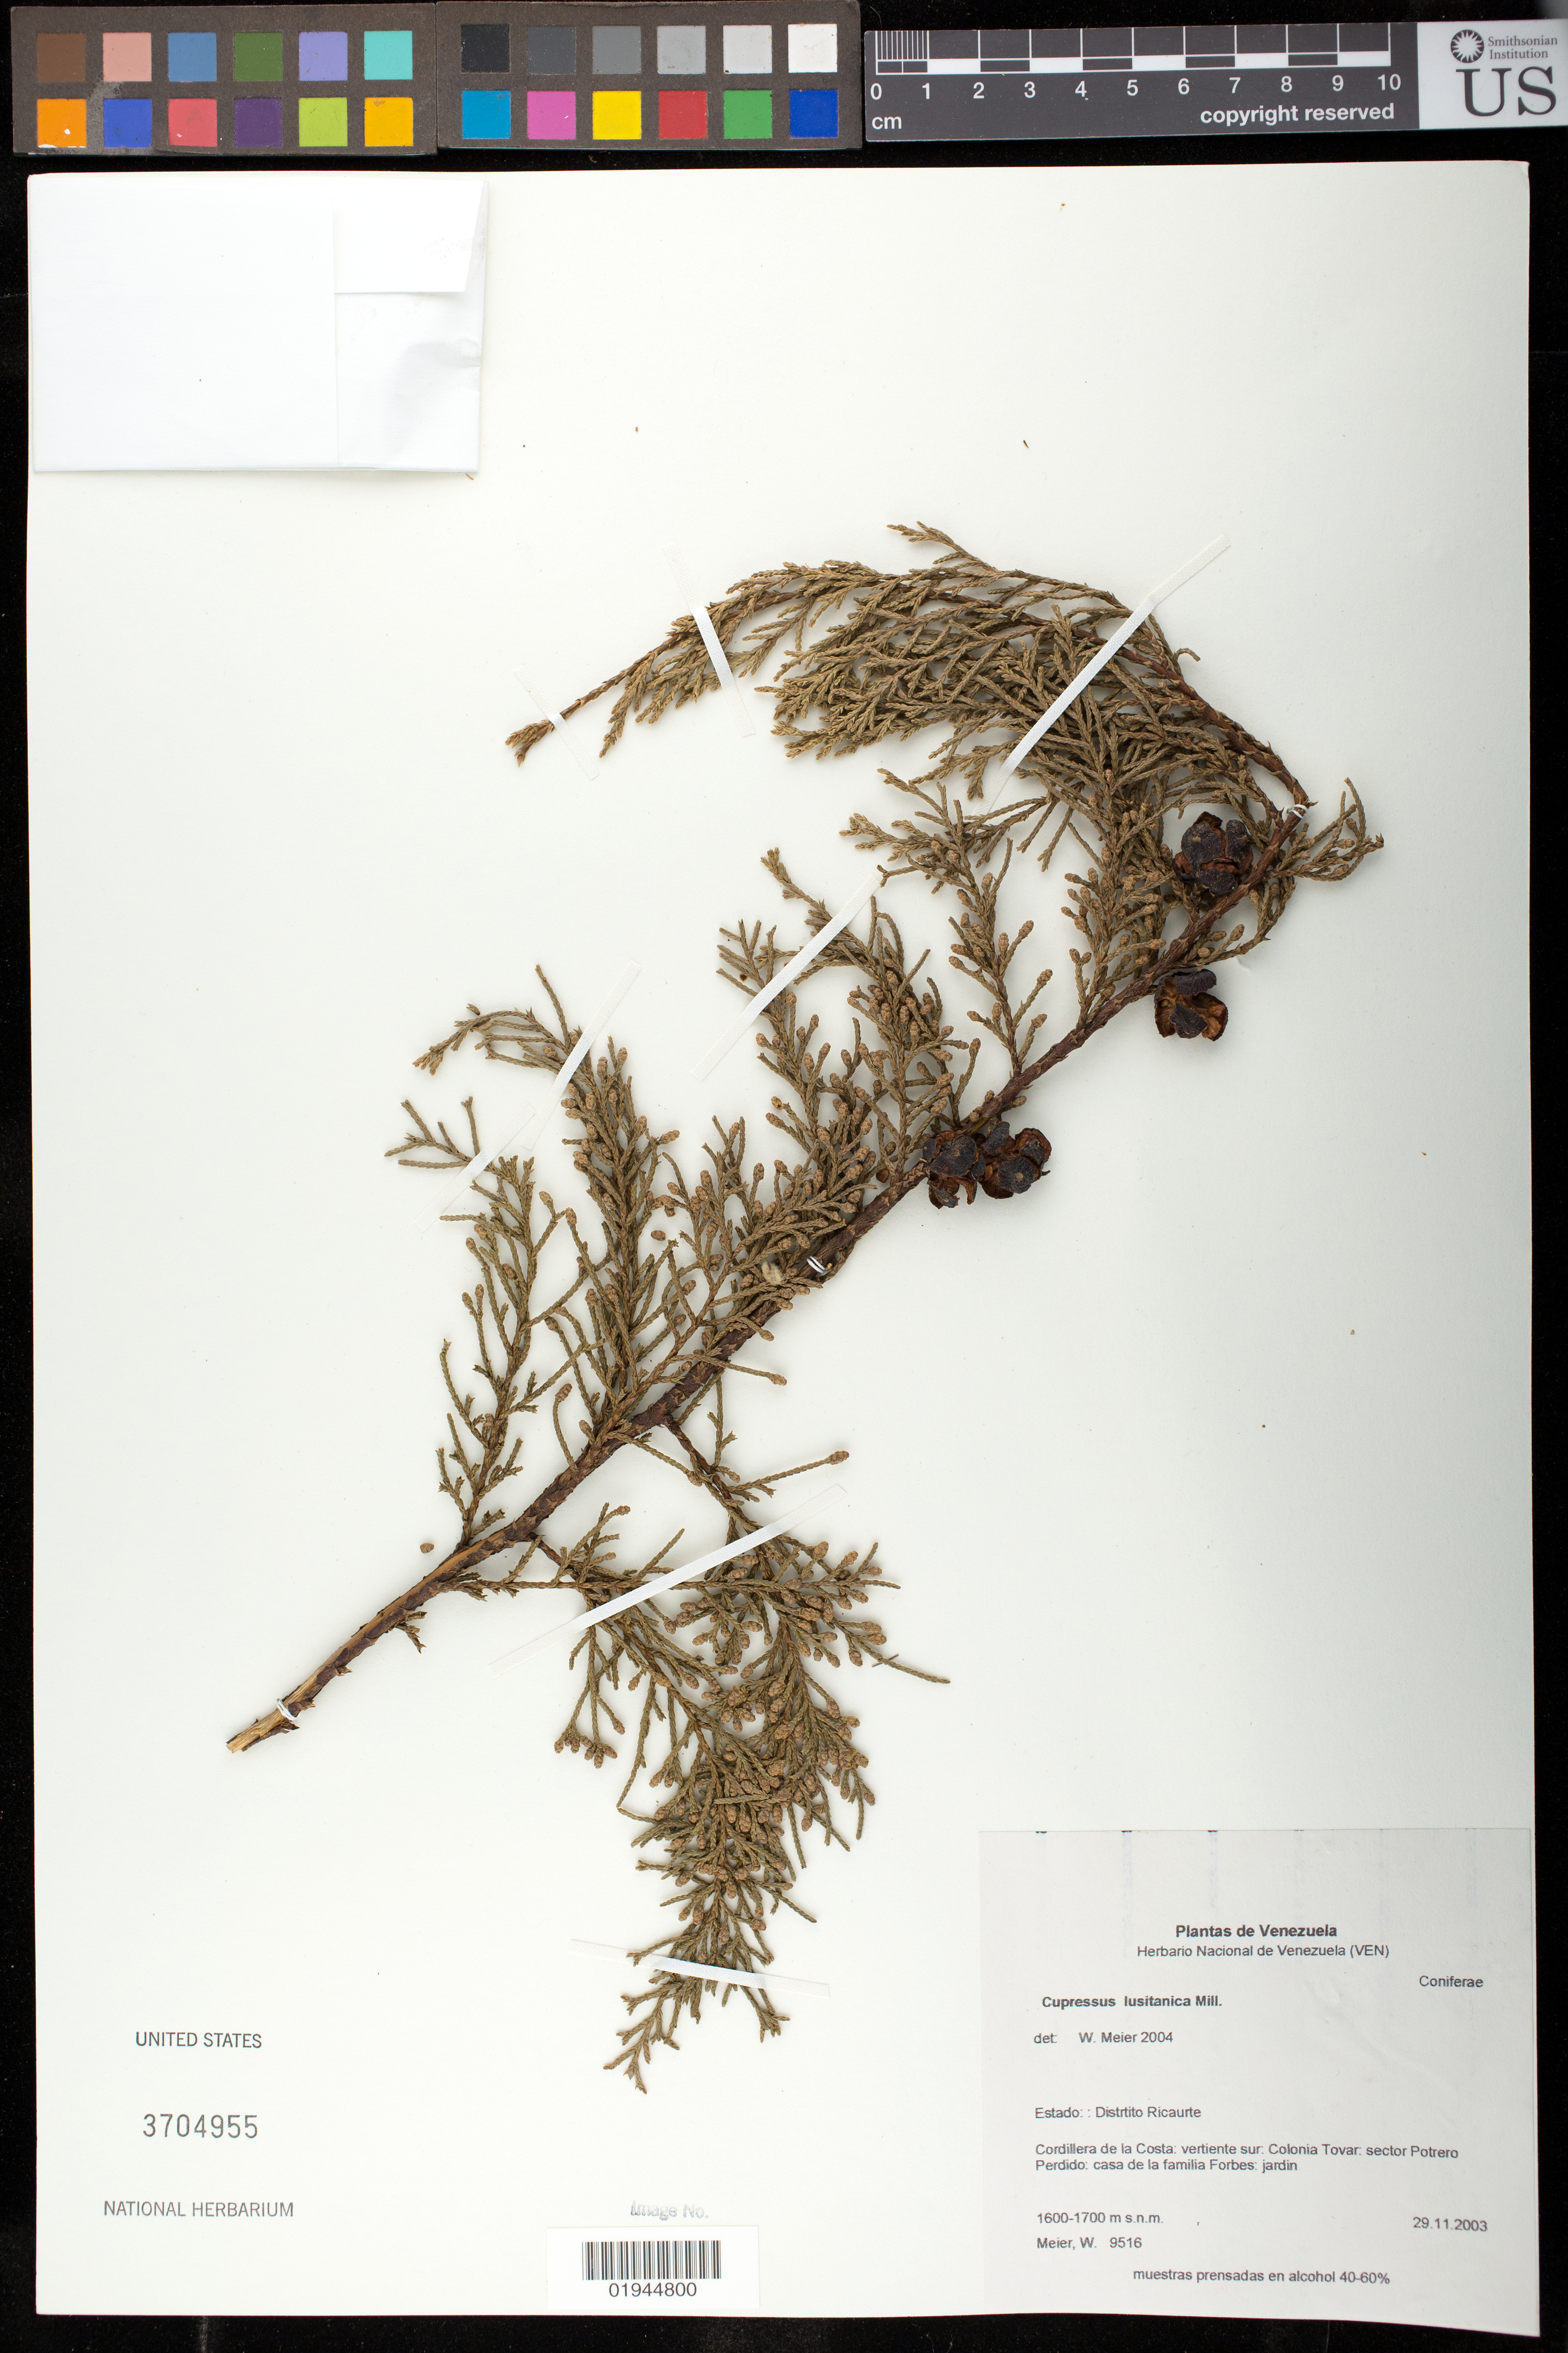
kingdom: Plantae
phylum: Tracheophyta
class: Pinopsida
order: Pinales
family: Cupressaceae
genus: Hesperocyparis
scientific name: Hesperocyparis lusitanica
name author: (Miller) Bartel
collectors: W. Meier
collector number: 9516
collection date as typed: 29 Nov 2003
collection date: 2003-11-29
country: Venezuela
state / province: Aragua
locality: Cordillera de la Costa, vertiente sur, Colonia Tovar, sector Potrero Perdido, casa de la familia Forbes. [Ricaurte Mun. ??]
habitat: jardin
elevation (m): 1600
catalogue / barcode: US 3704955